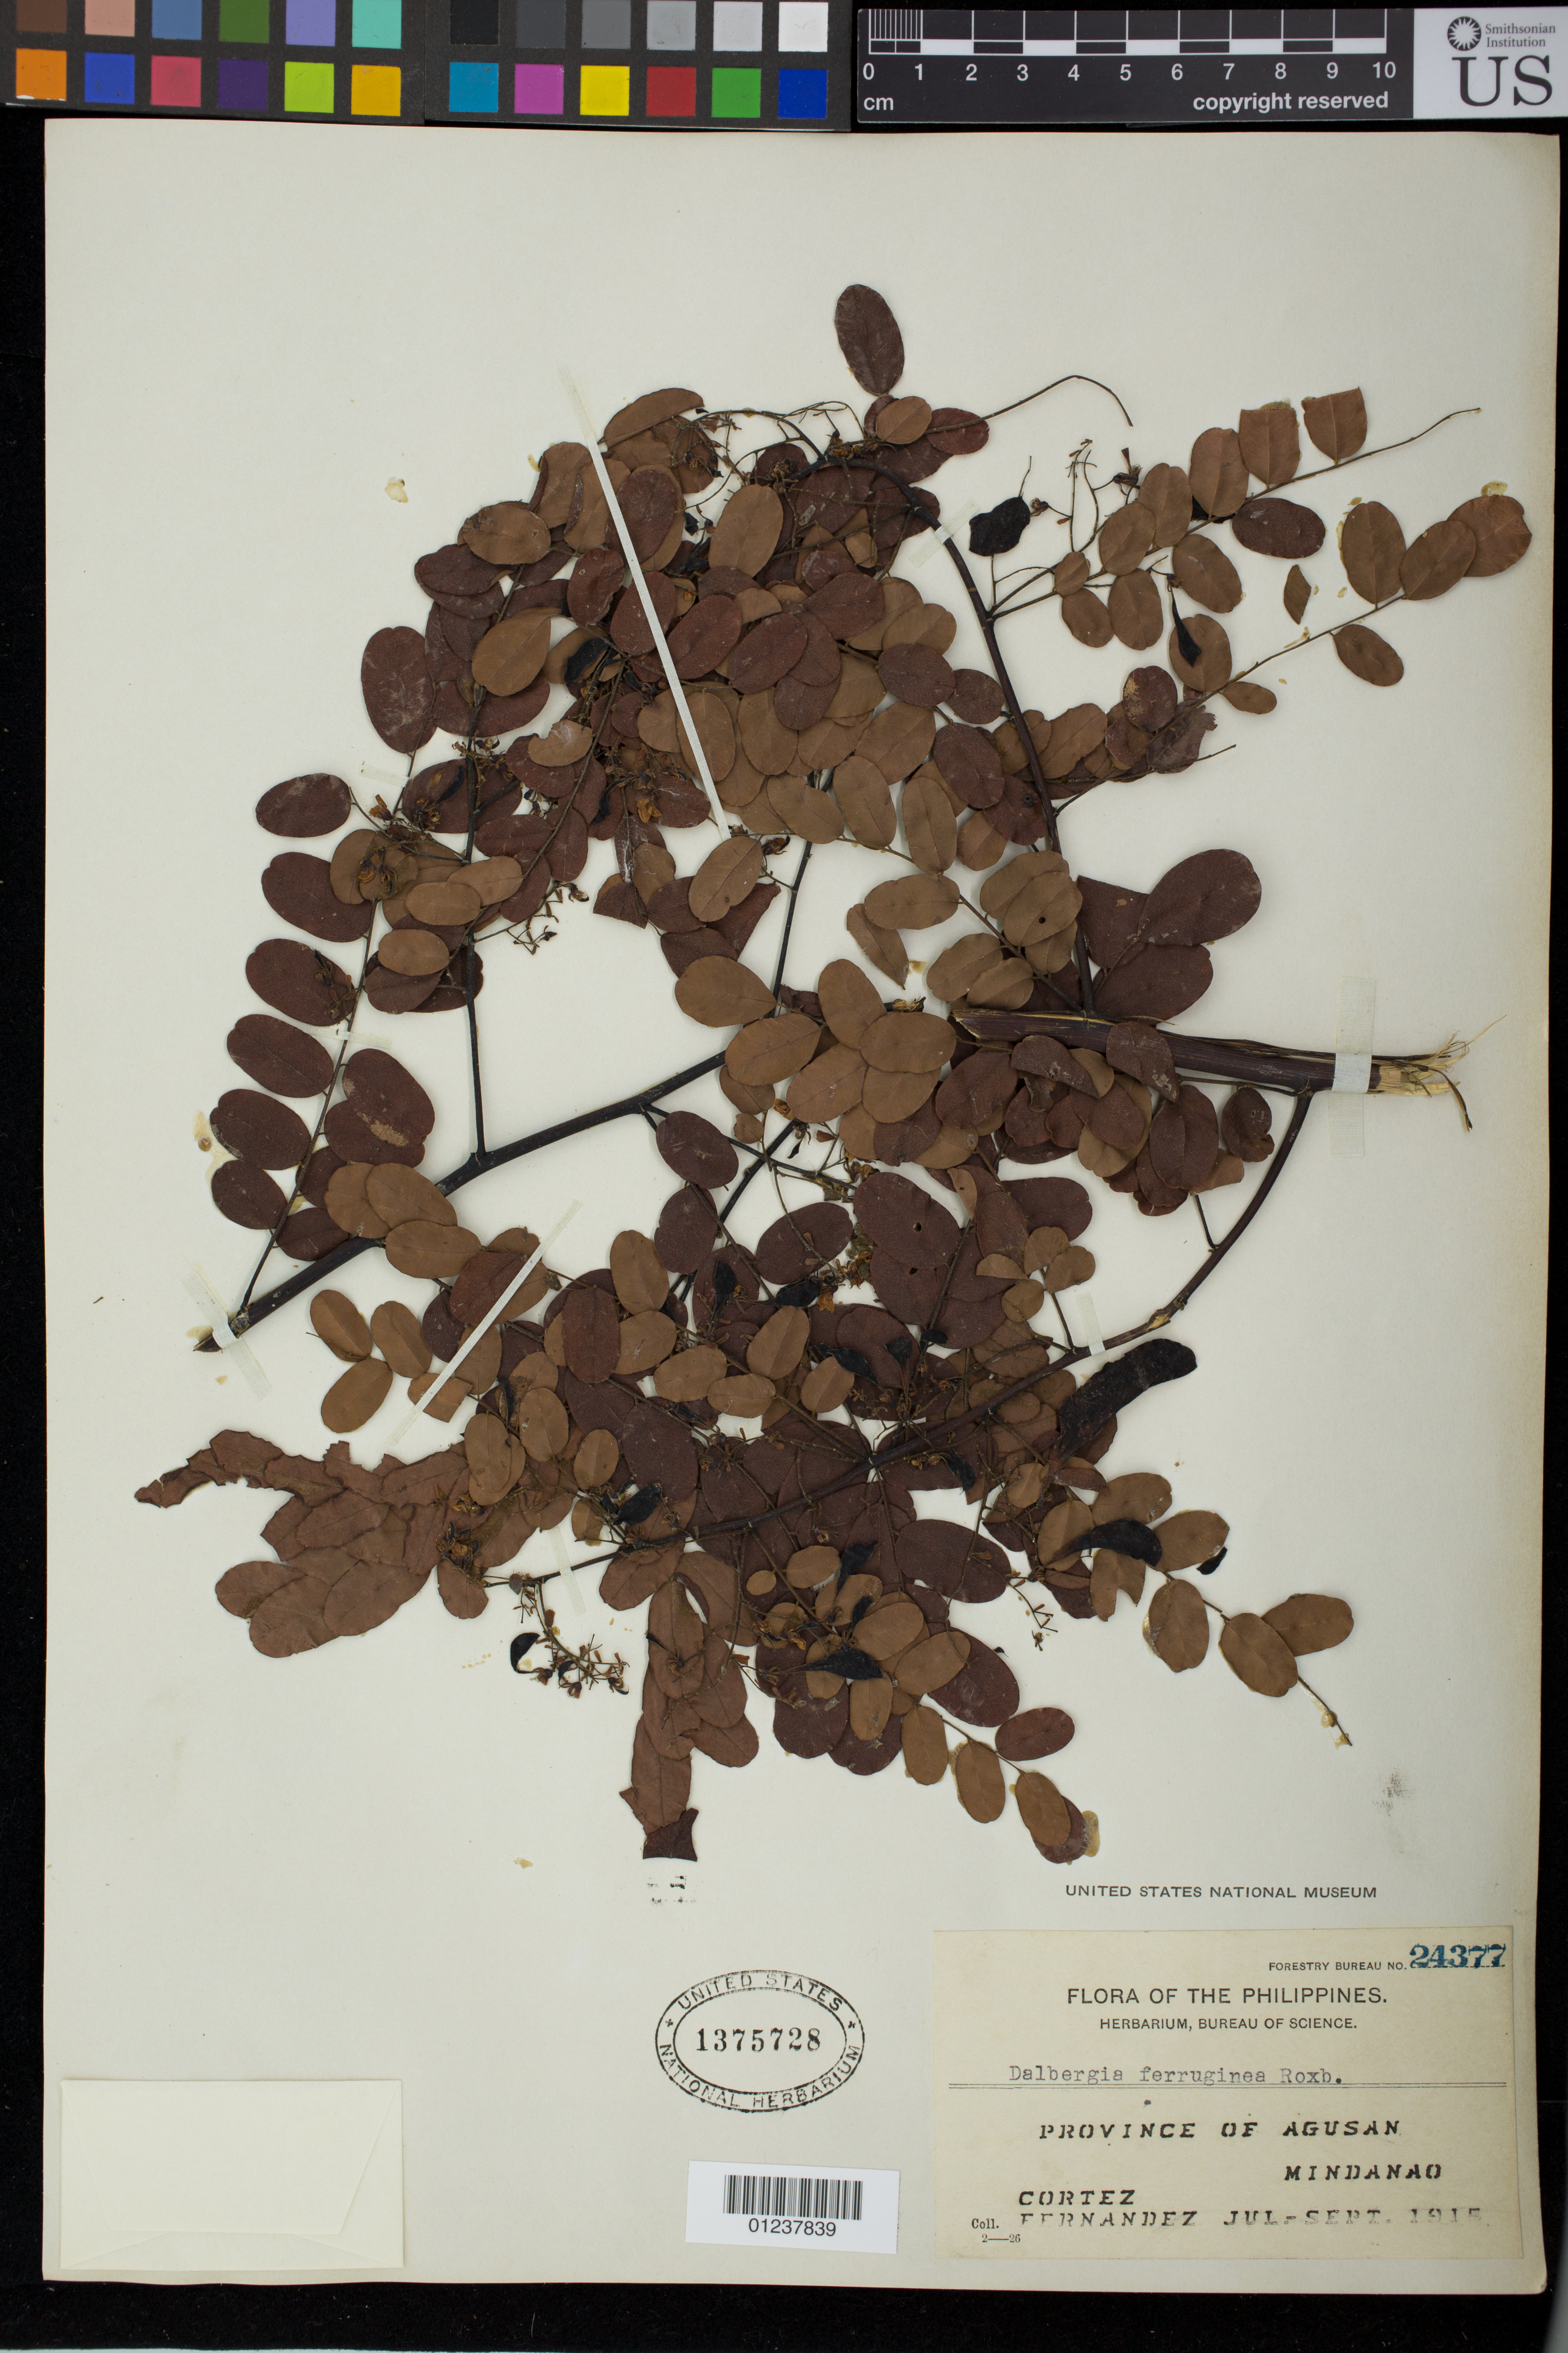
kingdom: Plantae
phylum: Tracheophyta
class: Magnoliopsida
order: Fabales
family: Fabaceae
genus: Dalbergia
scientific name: Dalbergia ferruginea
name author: Roxb.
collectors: -. Cortez & -- Fernandez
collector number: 24377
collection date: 1915-07/1915-09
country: Philippines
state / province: Caraga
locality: Province of Agusan, Mindanao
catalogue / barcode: US 1375728